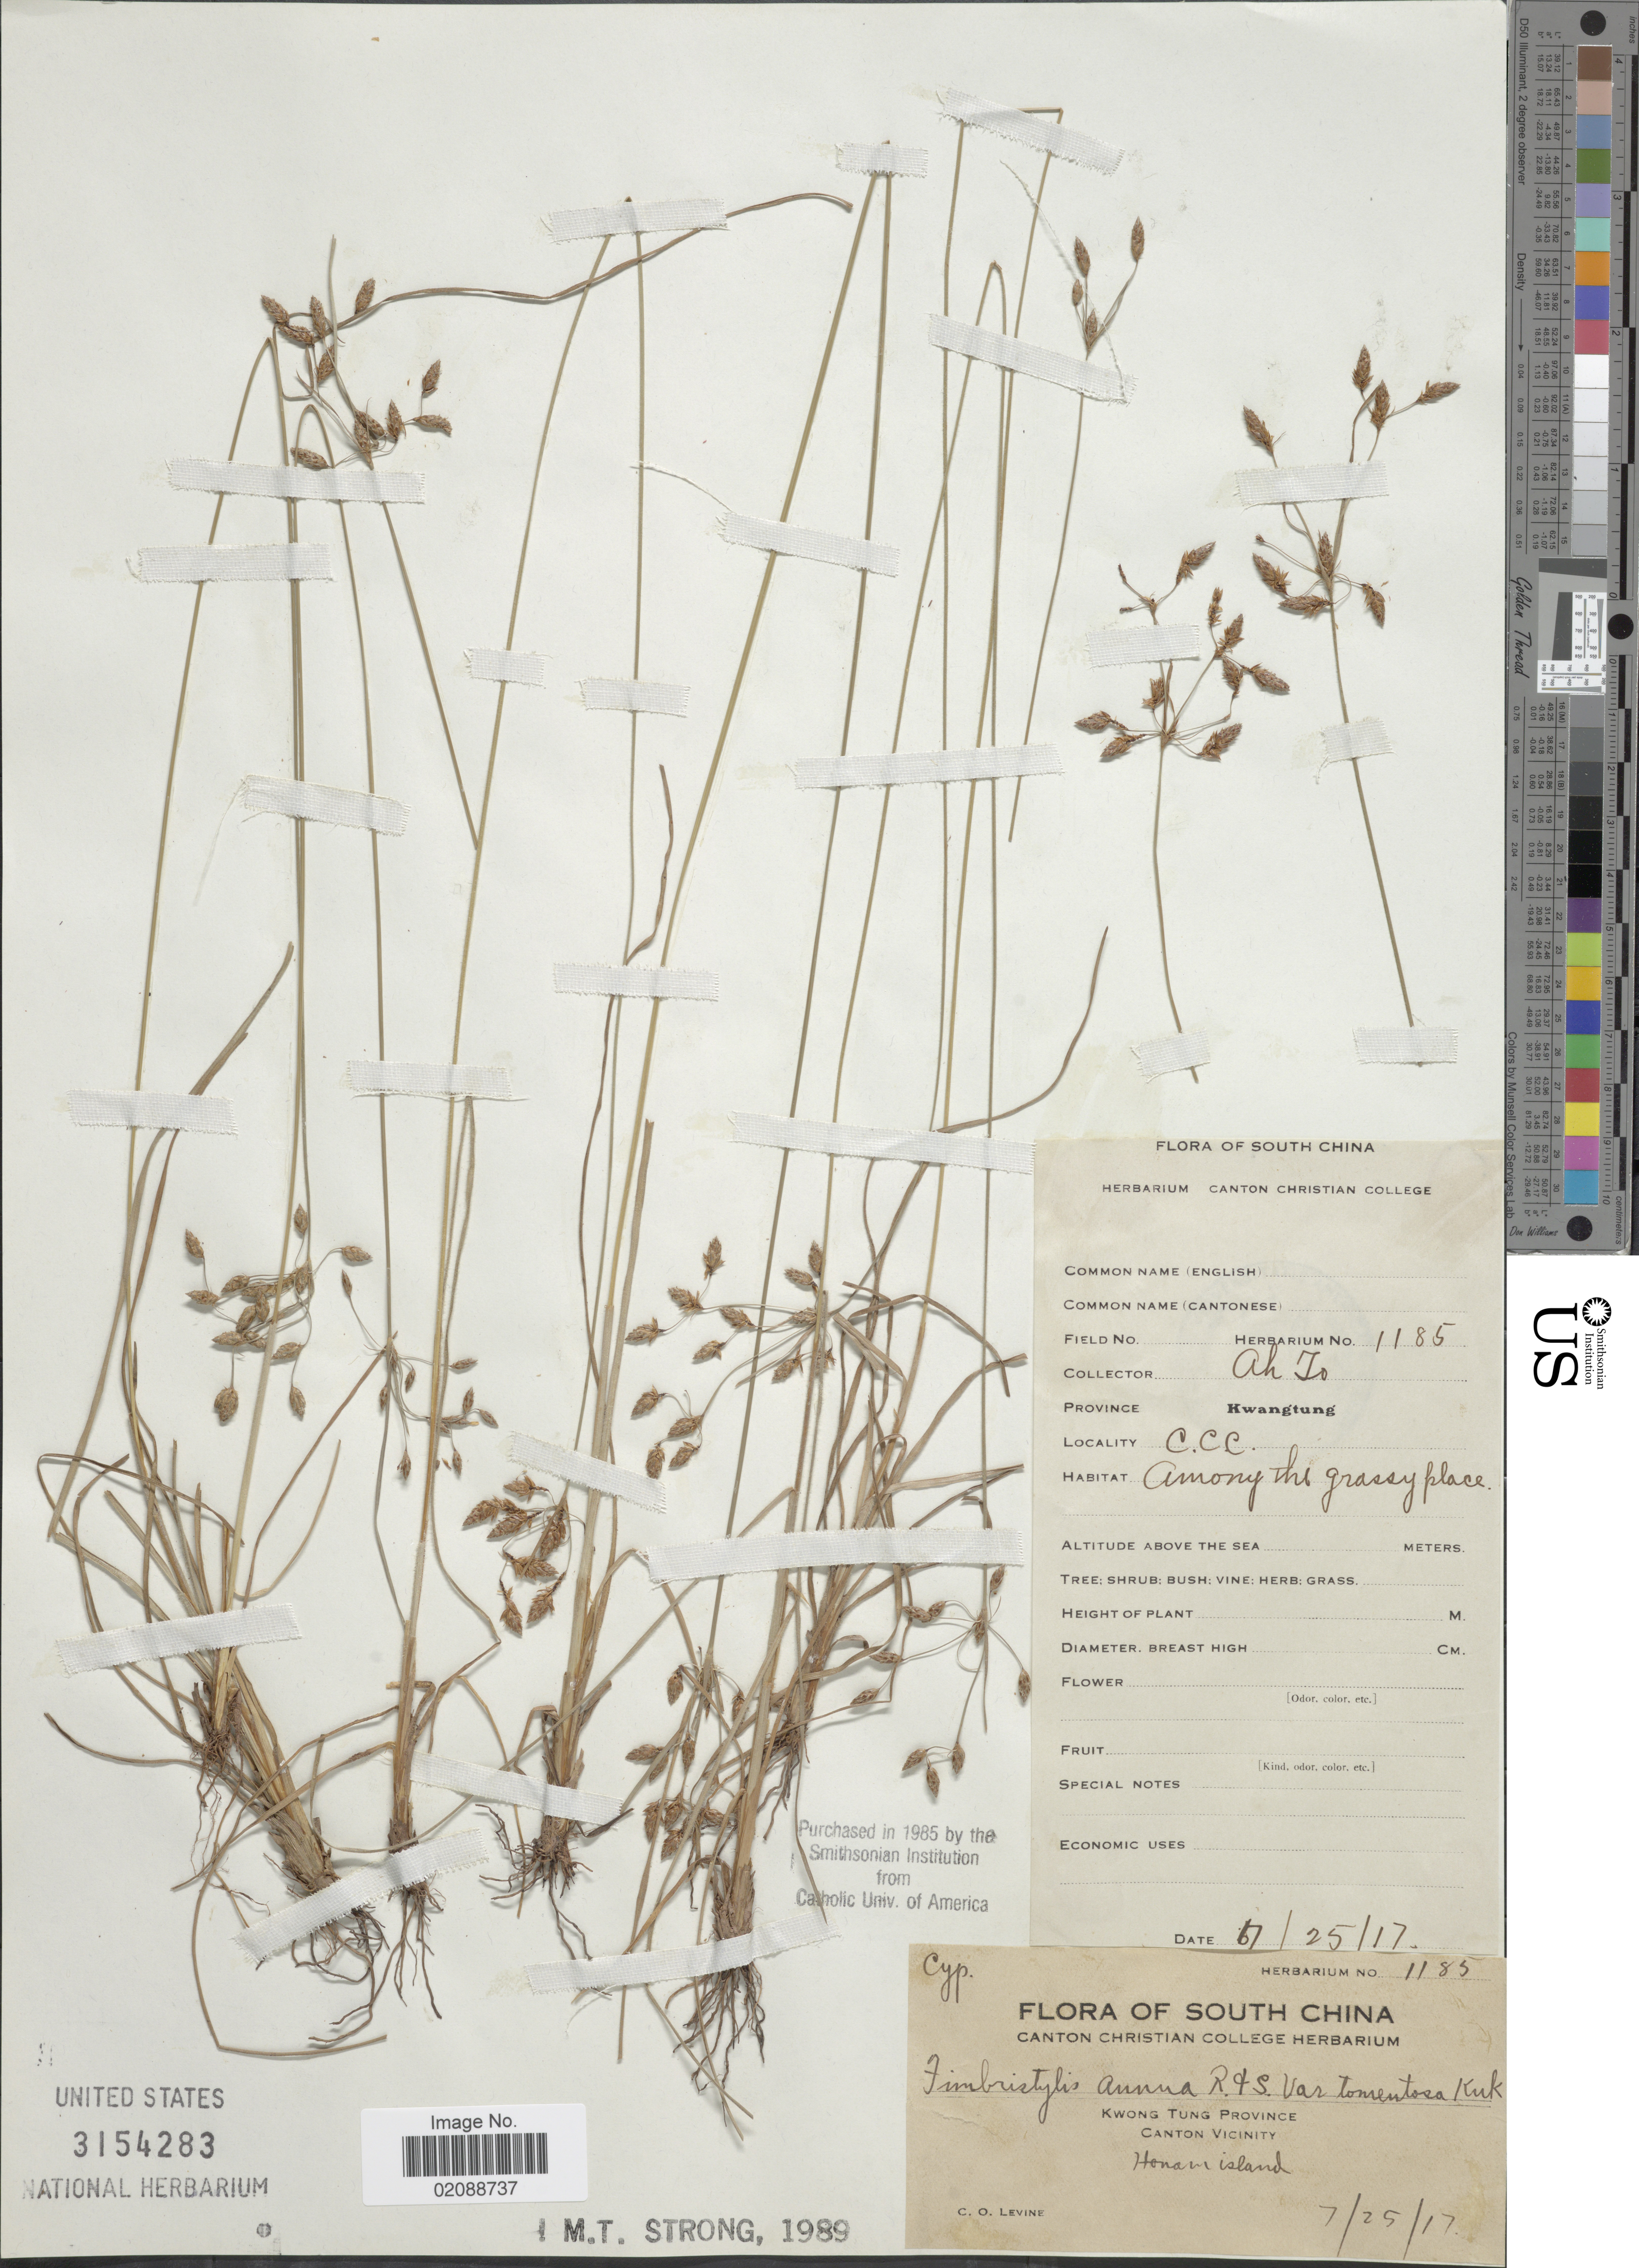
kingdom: Plantae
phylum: Tracheophyta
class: Liliopsida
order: Poales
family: Cyperaceae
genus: Fimbristylis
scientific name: Fimbristylis annua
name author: (All.) Roem. & Schult.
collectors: C. O. Levine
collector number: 1185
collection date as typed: Transcribed d/m/y: 25/7/17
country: China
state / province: Guangdong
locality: Kwong Tung Province, Canton Vicinity, Honam island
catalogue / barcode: US 3154283